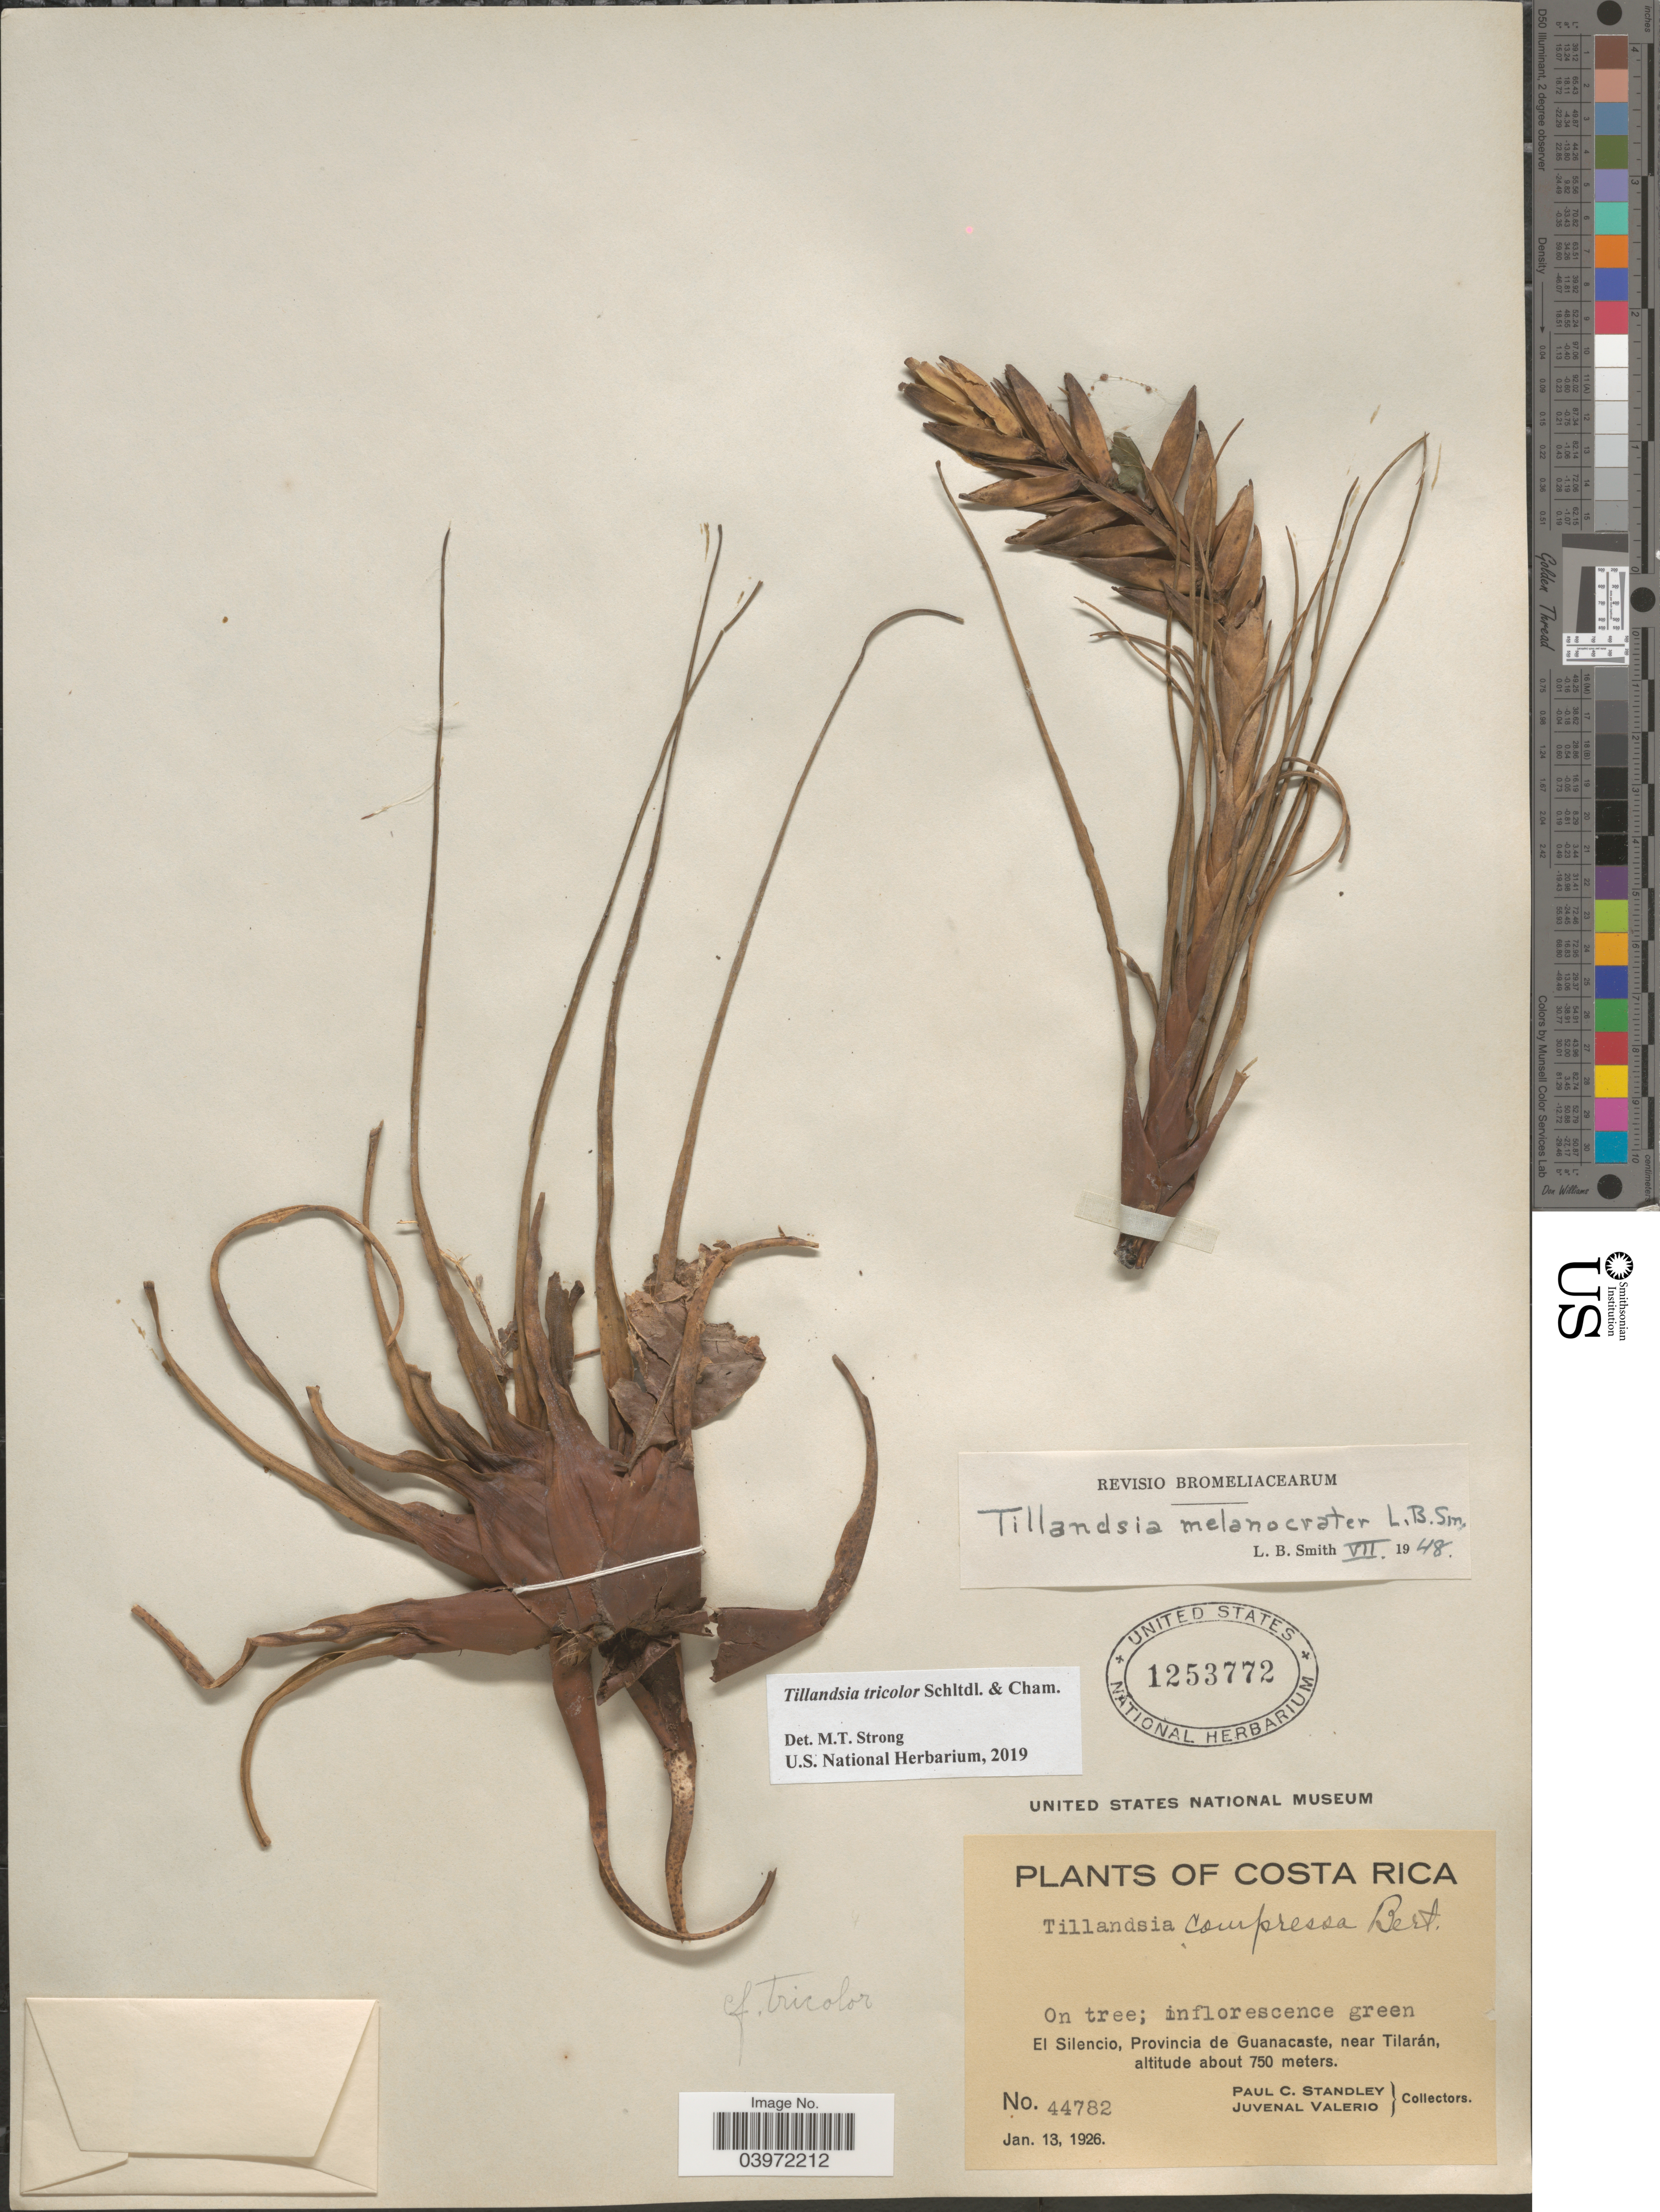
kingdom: Plantae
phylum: Tracheophyta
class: Liliopsida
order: Poales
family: Bromeliaceae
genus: Tillandsia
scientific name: Tillandsia tricolor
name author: Schltdl. & Cham.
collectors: P. C. Standley & J. Valerio R.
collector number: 44782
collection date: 1926-01-13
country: Costa Rica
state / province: Guanacaste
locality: El Silencio, near Tilarán.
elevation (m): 750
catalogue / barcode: US 1253772